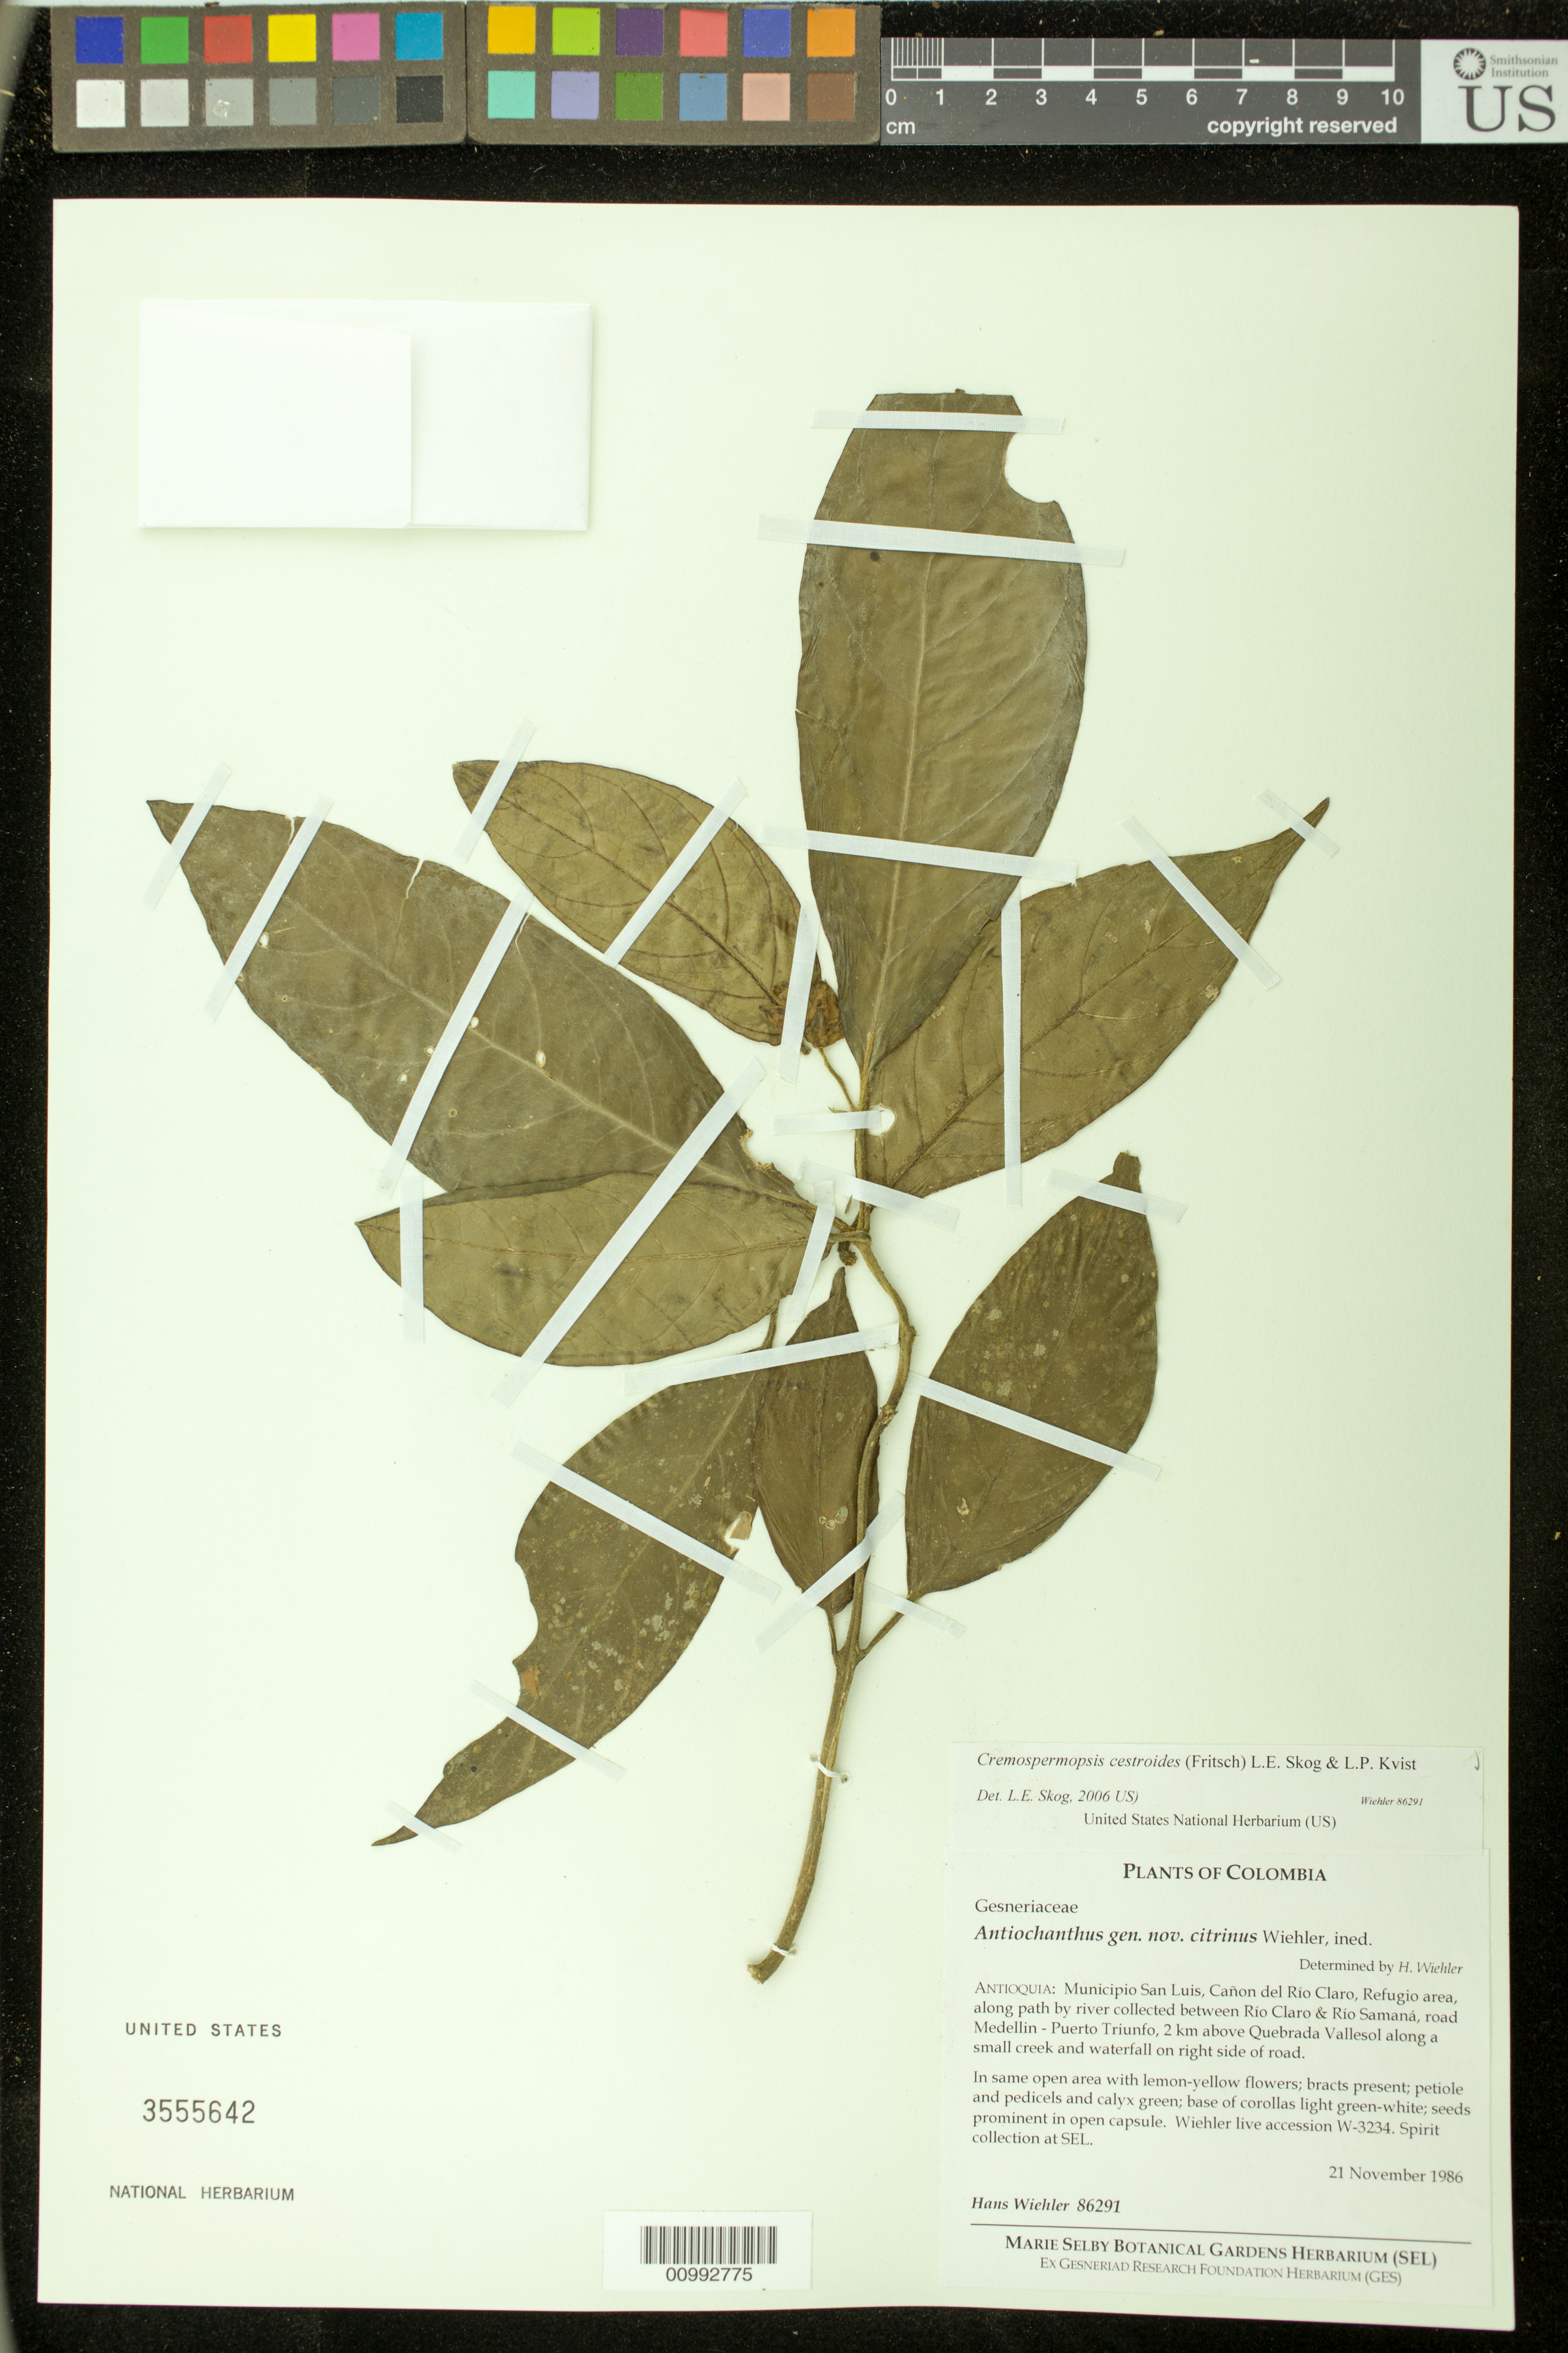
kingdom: Plantae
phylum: Tracheophyta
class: Magnoliopsida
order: Lamiales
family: Gesneriaceae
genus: Cremospermopsis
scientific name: Cremospermopsis cestroides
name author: (Fritsch) L.E. Skog & L.P. Kvist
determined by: Skog, Laurence E.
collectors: H. J. Wiehler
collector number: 86291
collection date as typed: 21 Nov 1986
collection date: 1986-11-21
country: Colombia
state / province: Antioquia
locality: Antioquia: Mpio. San Luis, Cañon del Rio Claro, Refugio area, along path by river collected between Rio Claro & Rio Samaná, road Medellin - Puerto Triunfo, 2 km above Quebrada Vallesol along a small creek and waterfall on right side of road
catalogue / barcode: US 3555642